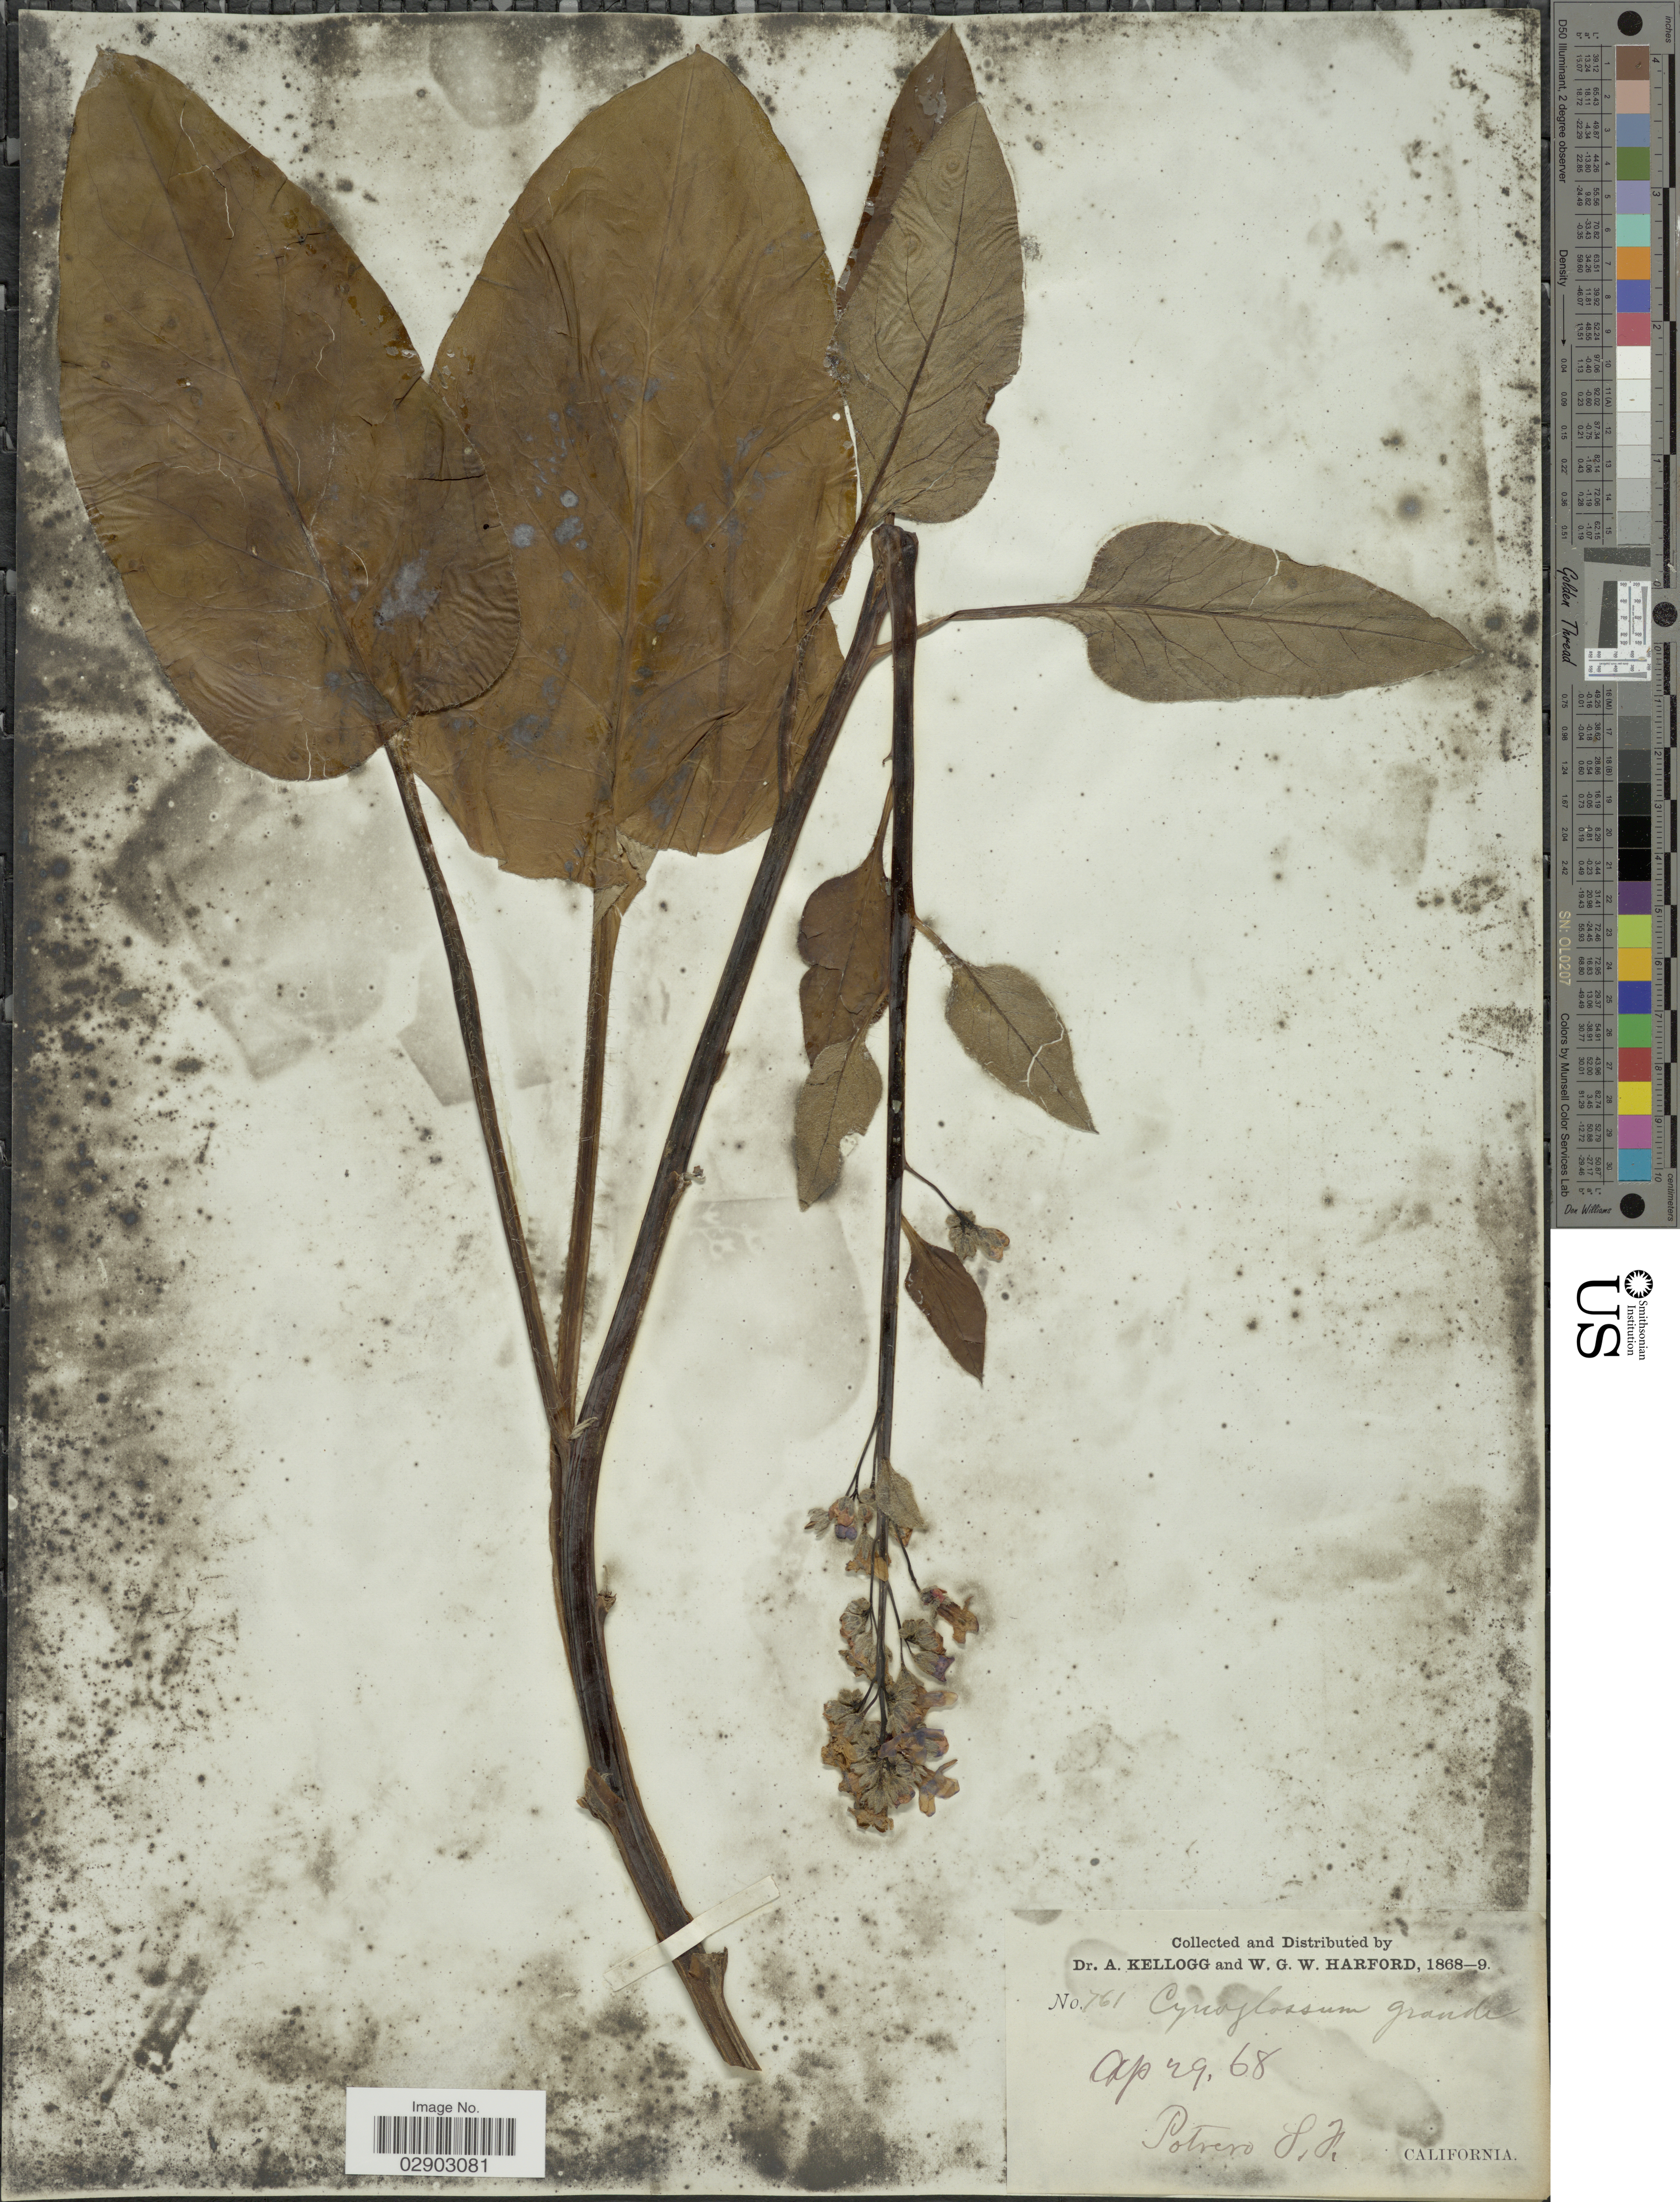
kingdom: Plantae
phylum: Tracheophyta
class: Magnoliopsida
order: Boraginales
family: Boraginaceae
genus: Cynoglossum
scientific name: Cynoglossum grande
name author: Douglas ex Lehm.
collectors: A. Kellogg & W. G. W. Harford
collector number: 761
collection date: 1868-04-29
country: United States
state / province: California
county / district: San Francisco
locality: Potrero S.F.